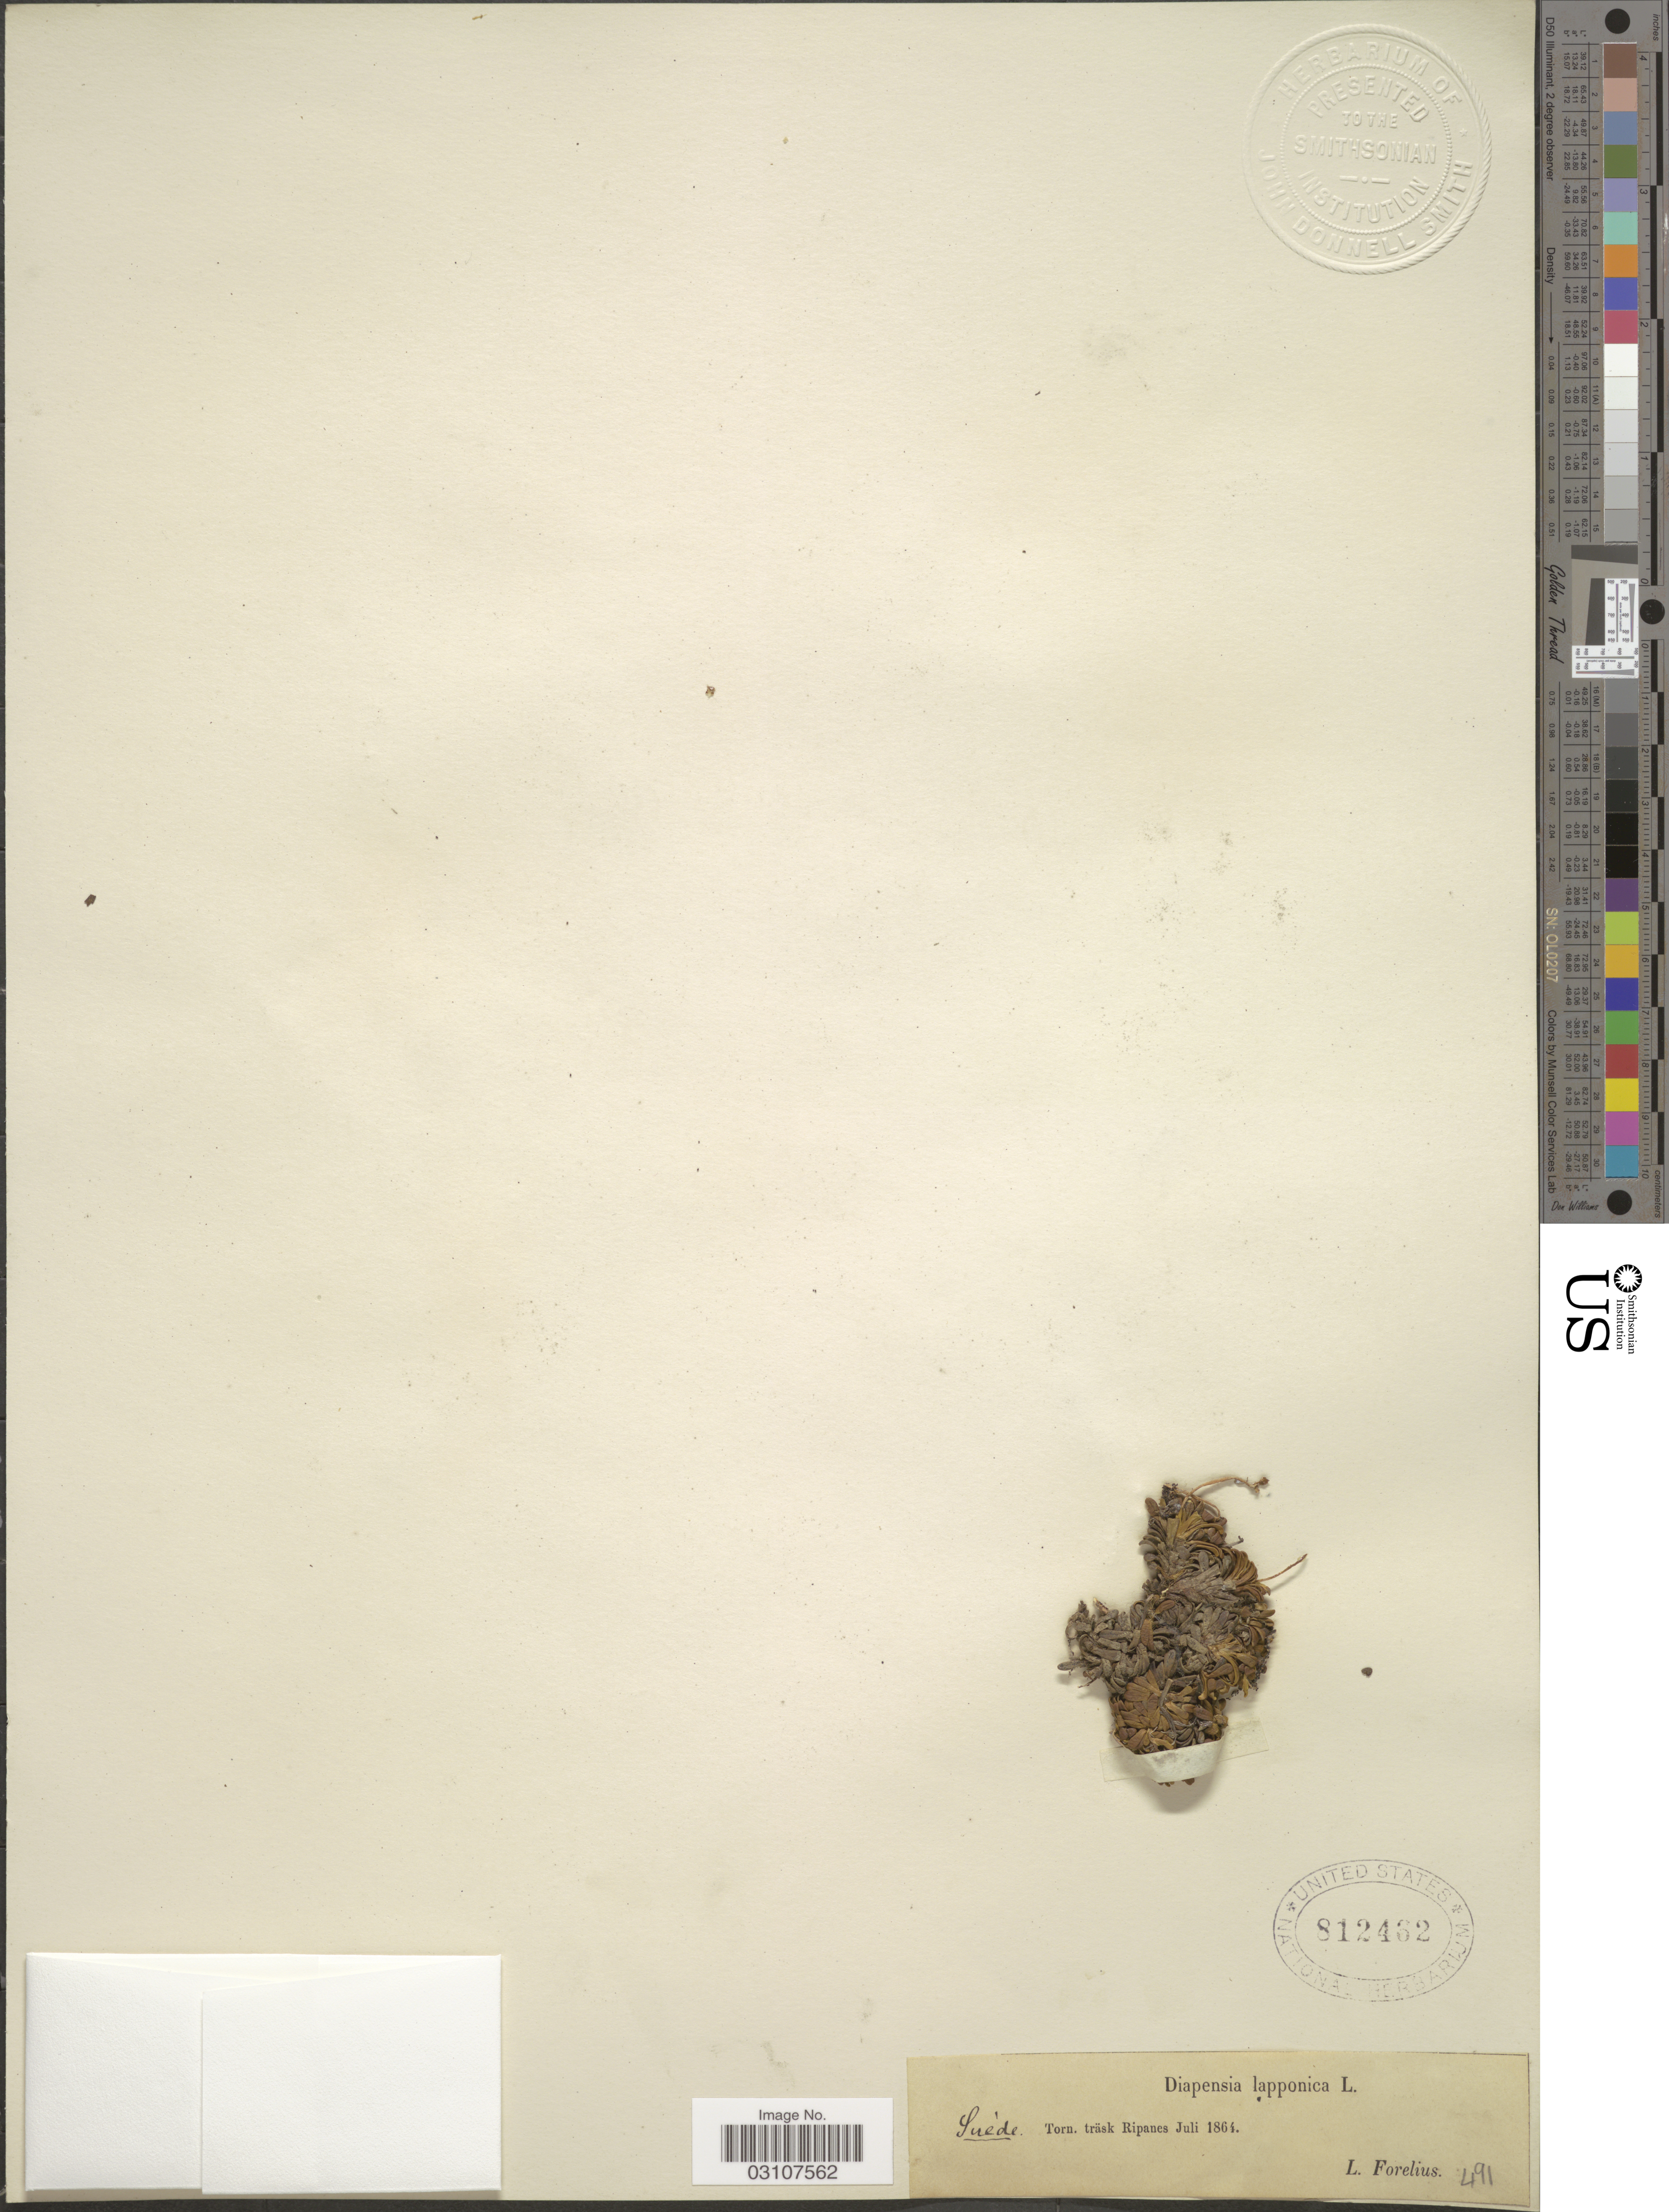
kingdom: Plantae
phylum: Tracheophyta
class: Magnoliopsida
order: Ericales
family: Diapensiaceae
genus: Diapensia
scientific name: Diapensia lapponica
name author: L.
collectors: L. Forelius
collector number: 491?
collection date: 1864-07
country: Sweden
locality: Suède. Torn. träsk Ripanes.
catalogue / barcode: US 812462